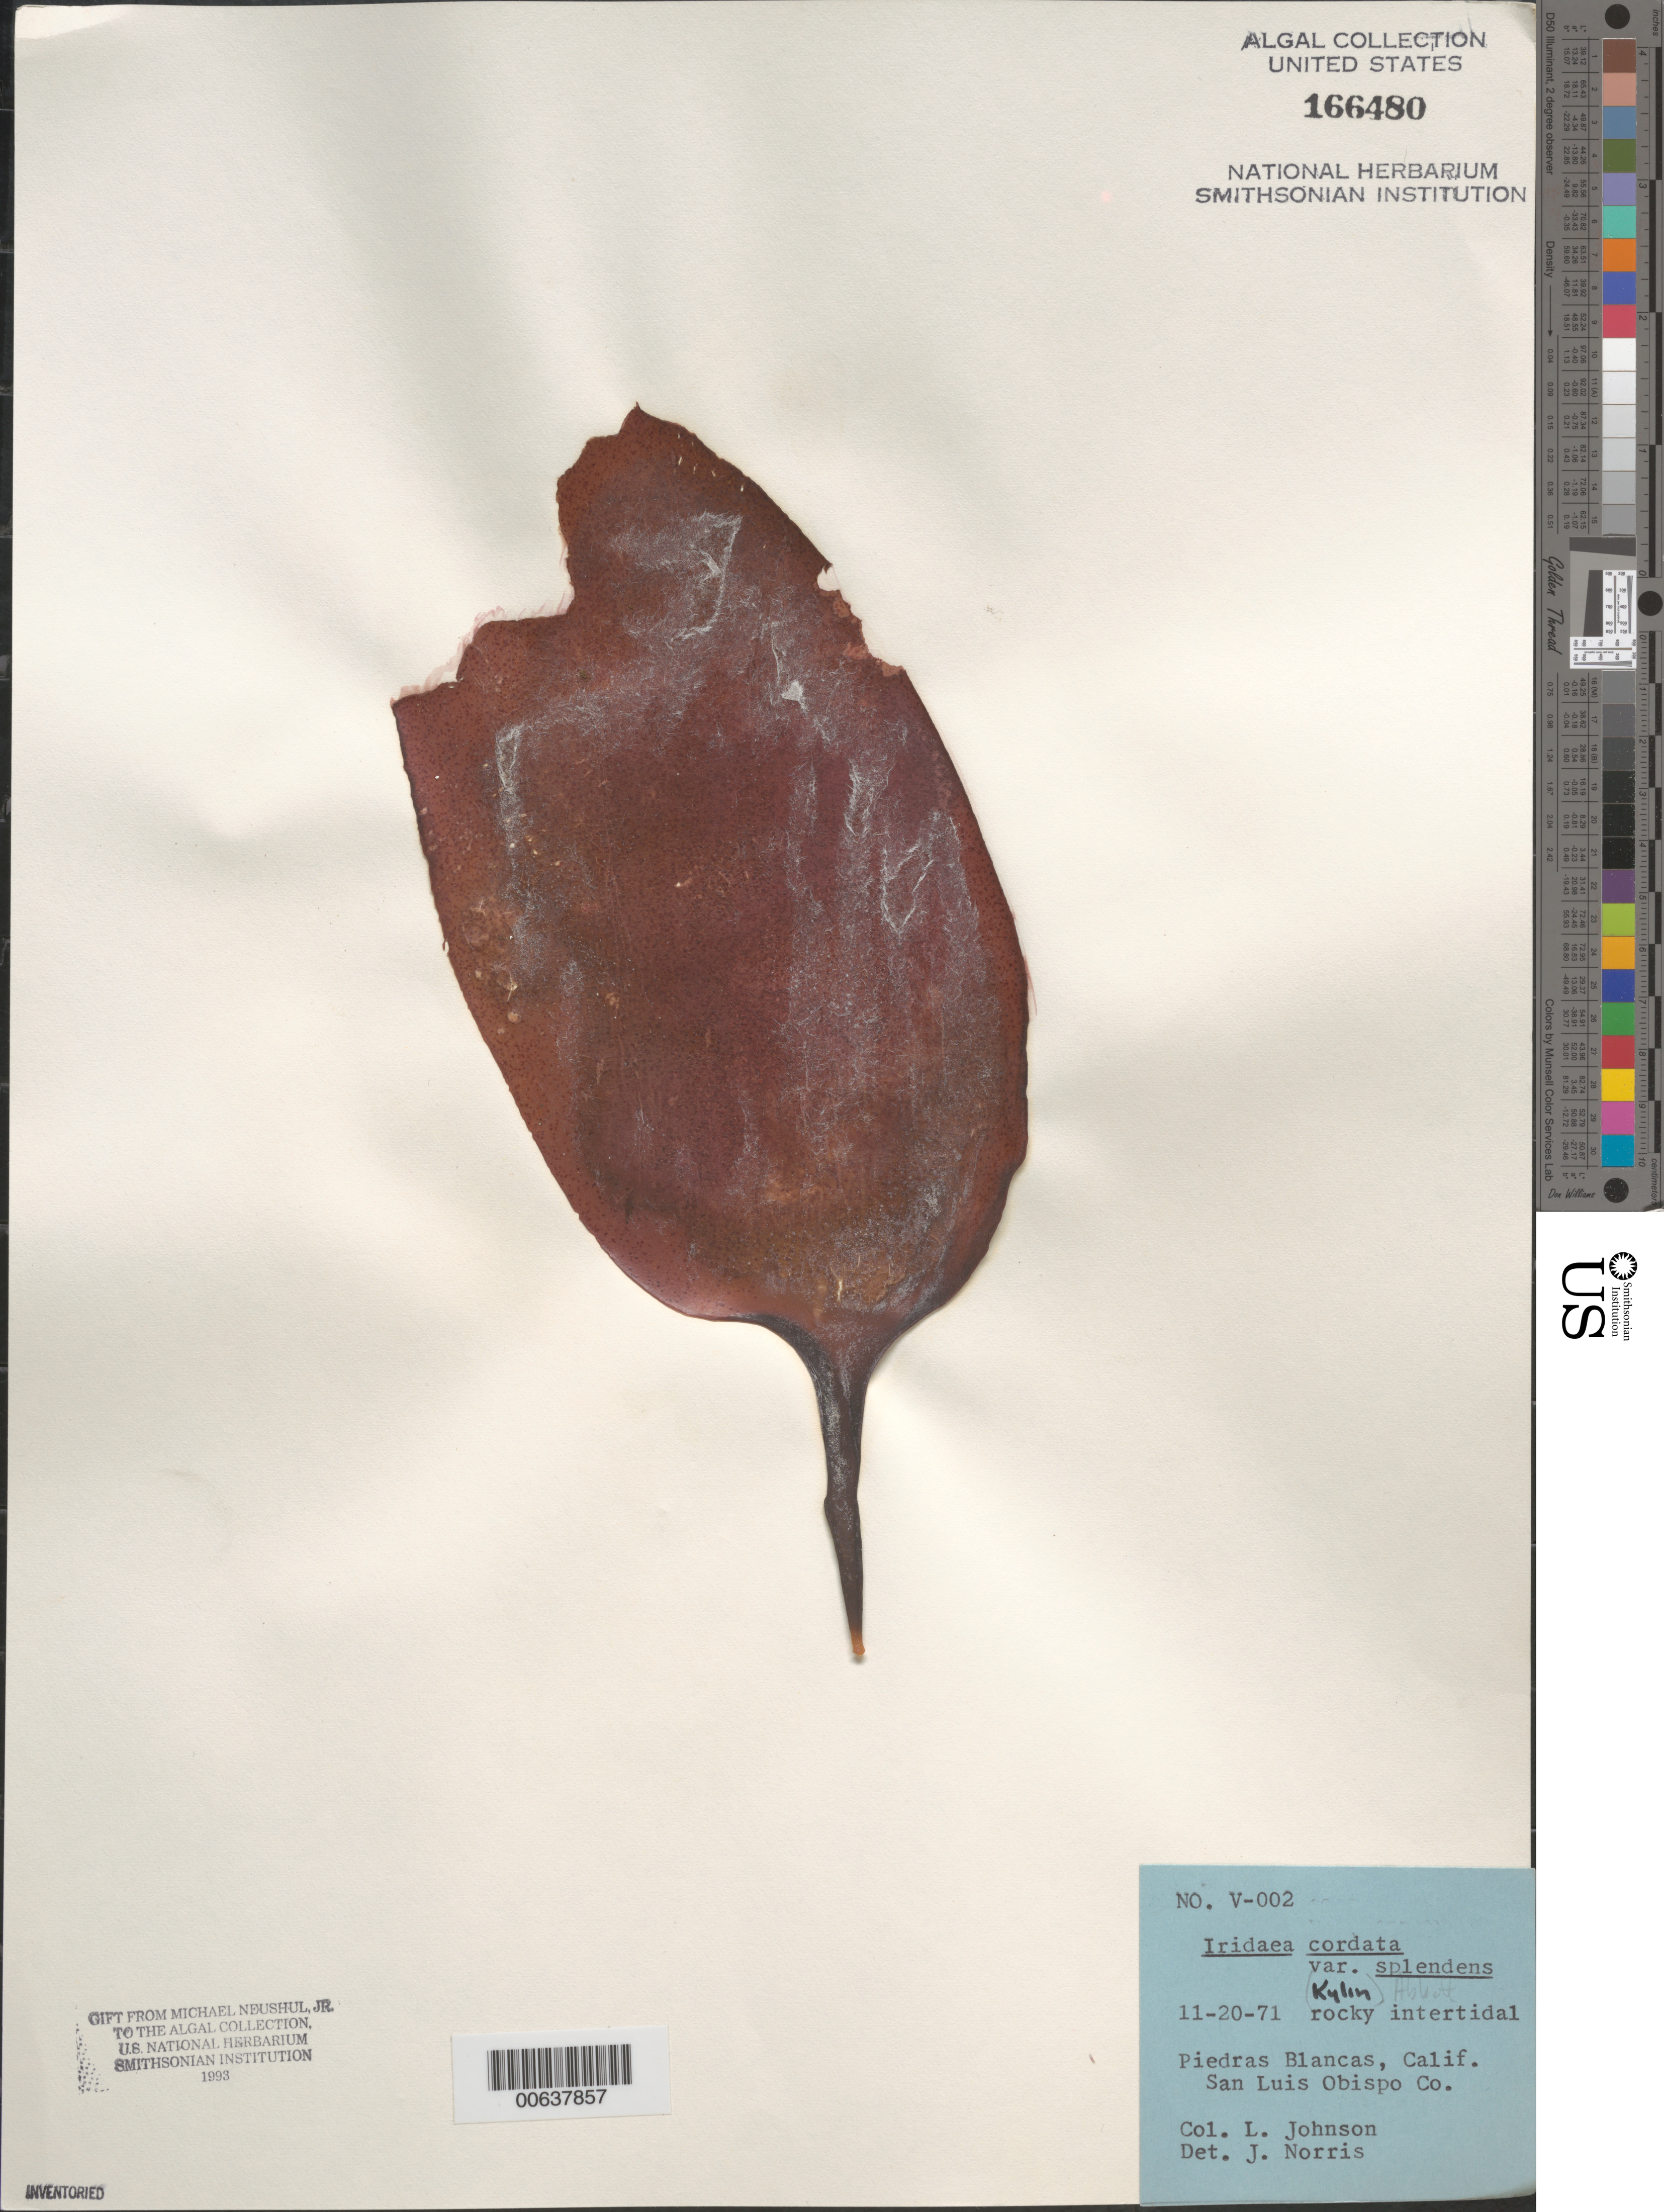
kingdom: Plantae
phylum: Rhodophyta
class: Florideophyceae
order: Gigartinales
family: Gigartinaceae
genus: Iridaea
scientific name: Iridaea cordata var. splendens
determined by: Norris, James N.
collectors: L. Johnson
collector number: V-002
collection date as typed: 20 Nov 1971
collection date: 1971-11-20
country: United States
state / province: California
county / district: San Luis Obispo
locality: Piedras Blancas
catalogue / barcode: US 166480